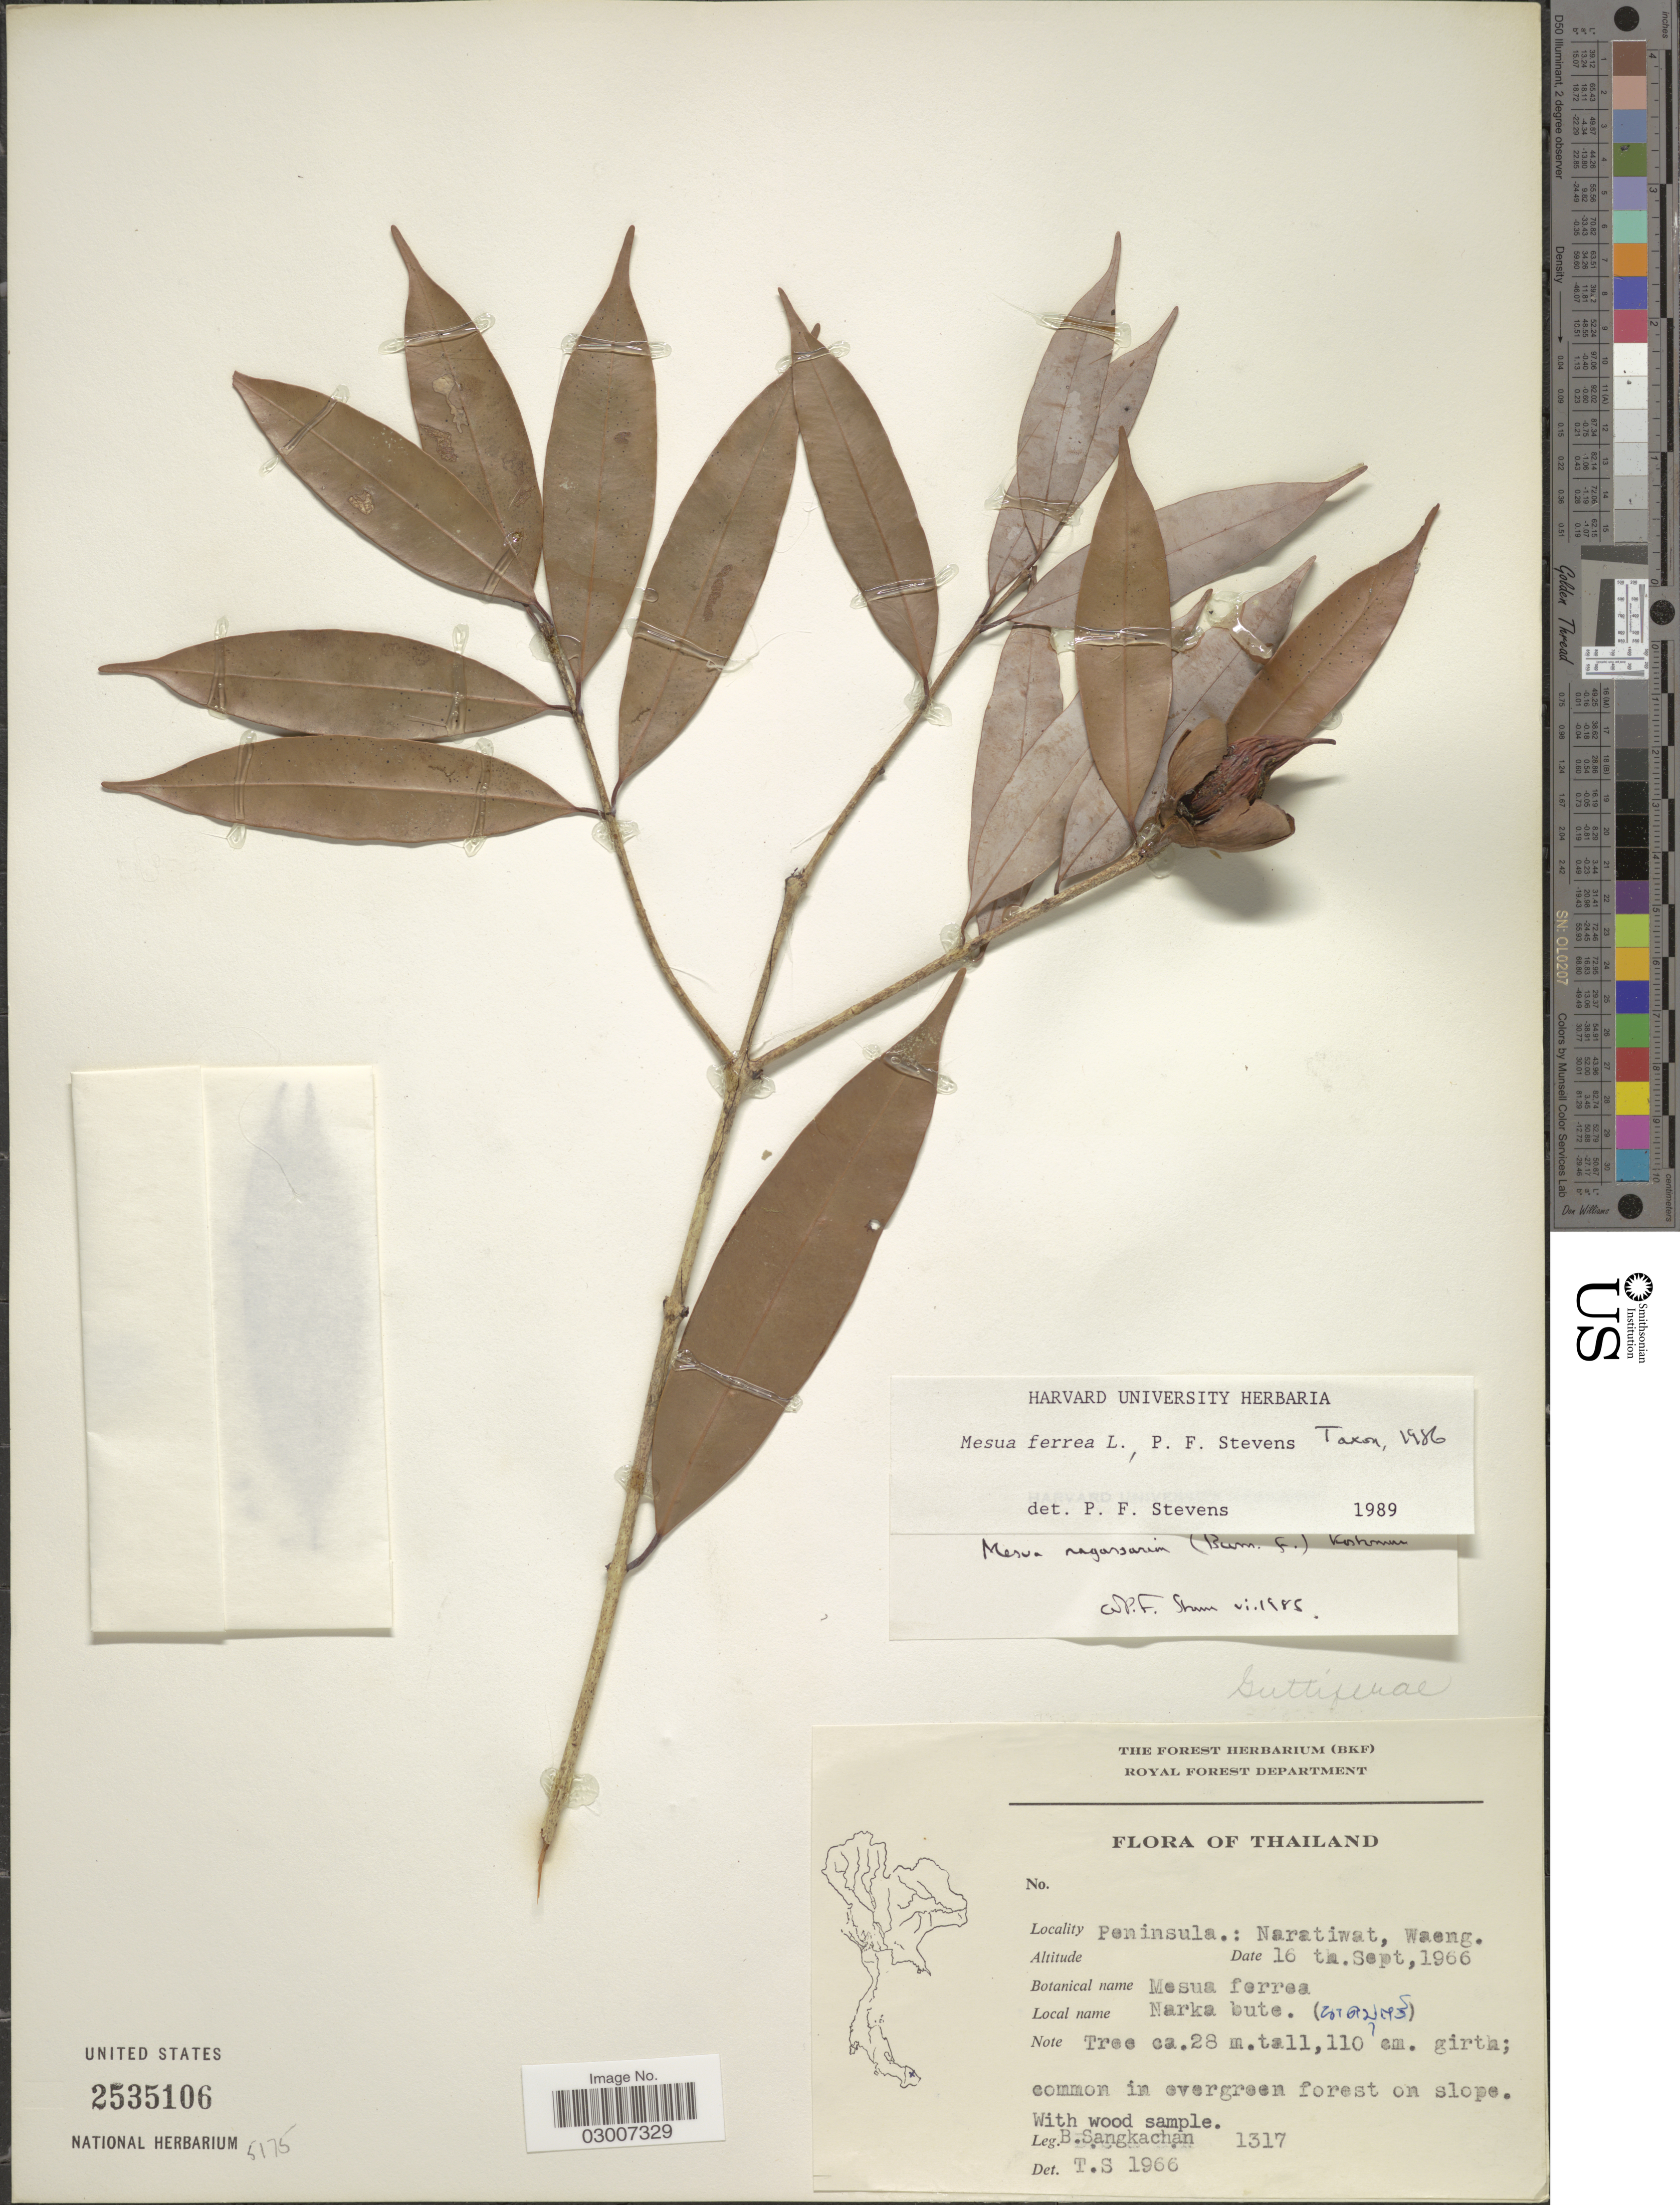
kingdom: Plantae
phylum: Tracheophyta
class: Magnoliopsida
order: Malpighiales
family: Calophyllaceae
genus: Mesua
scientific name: Mesua ferrea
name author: L.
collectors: B. Sangkachan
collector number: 1317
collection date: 1966-09-16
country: Thailand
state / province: Narathiwat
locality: Peninsula: Naratiwat, Waeng.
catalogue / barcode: US 2535106